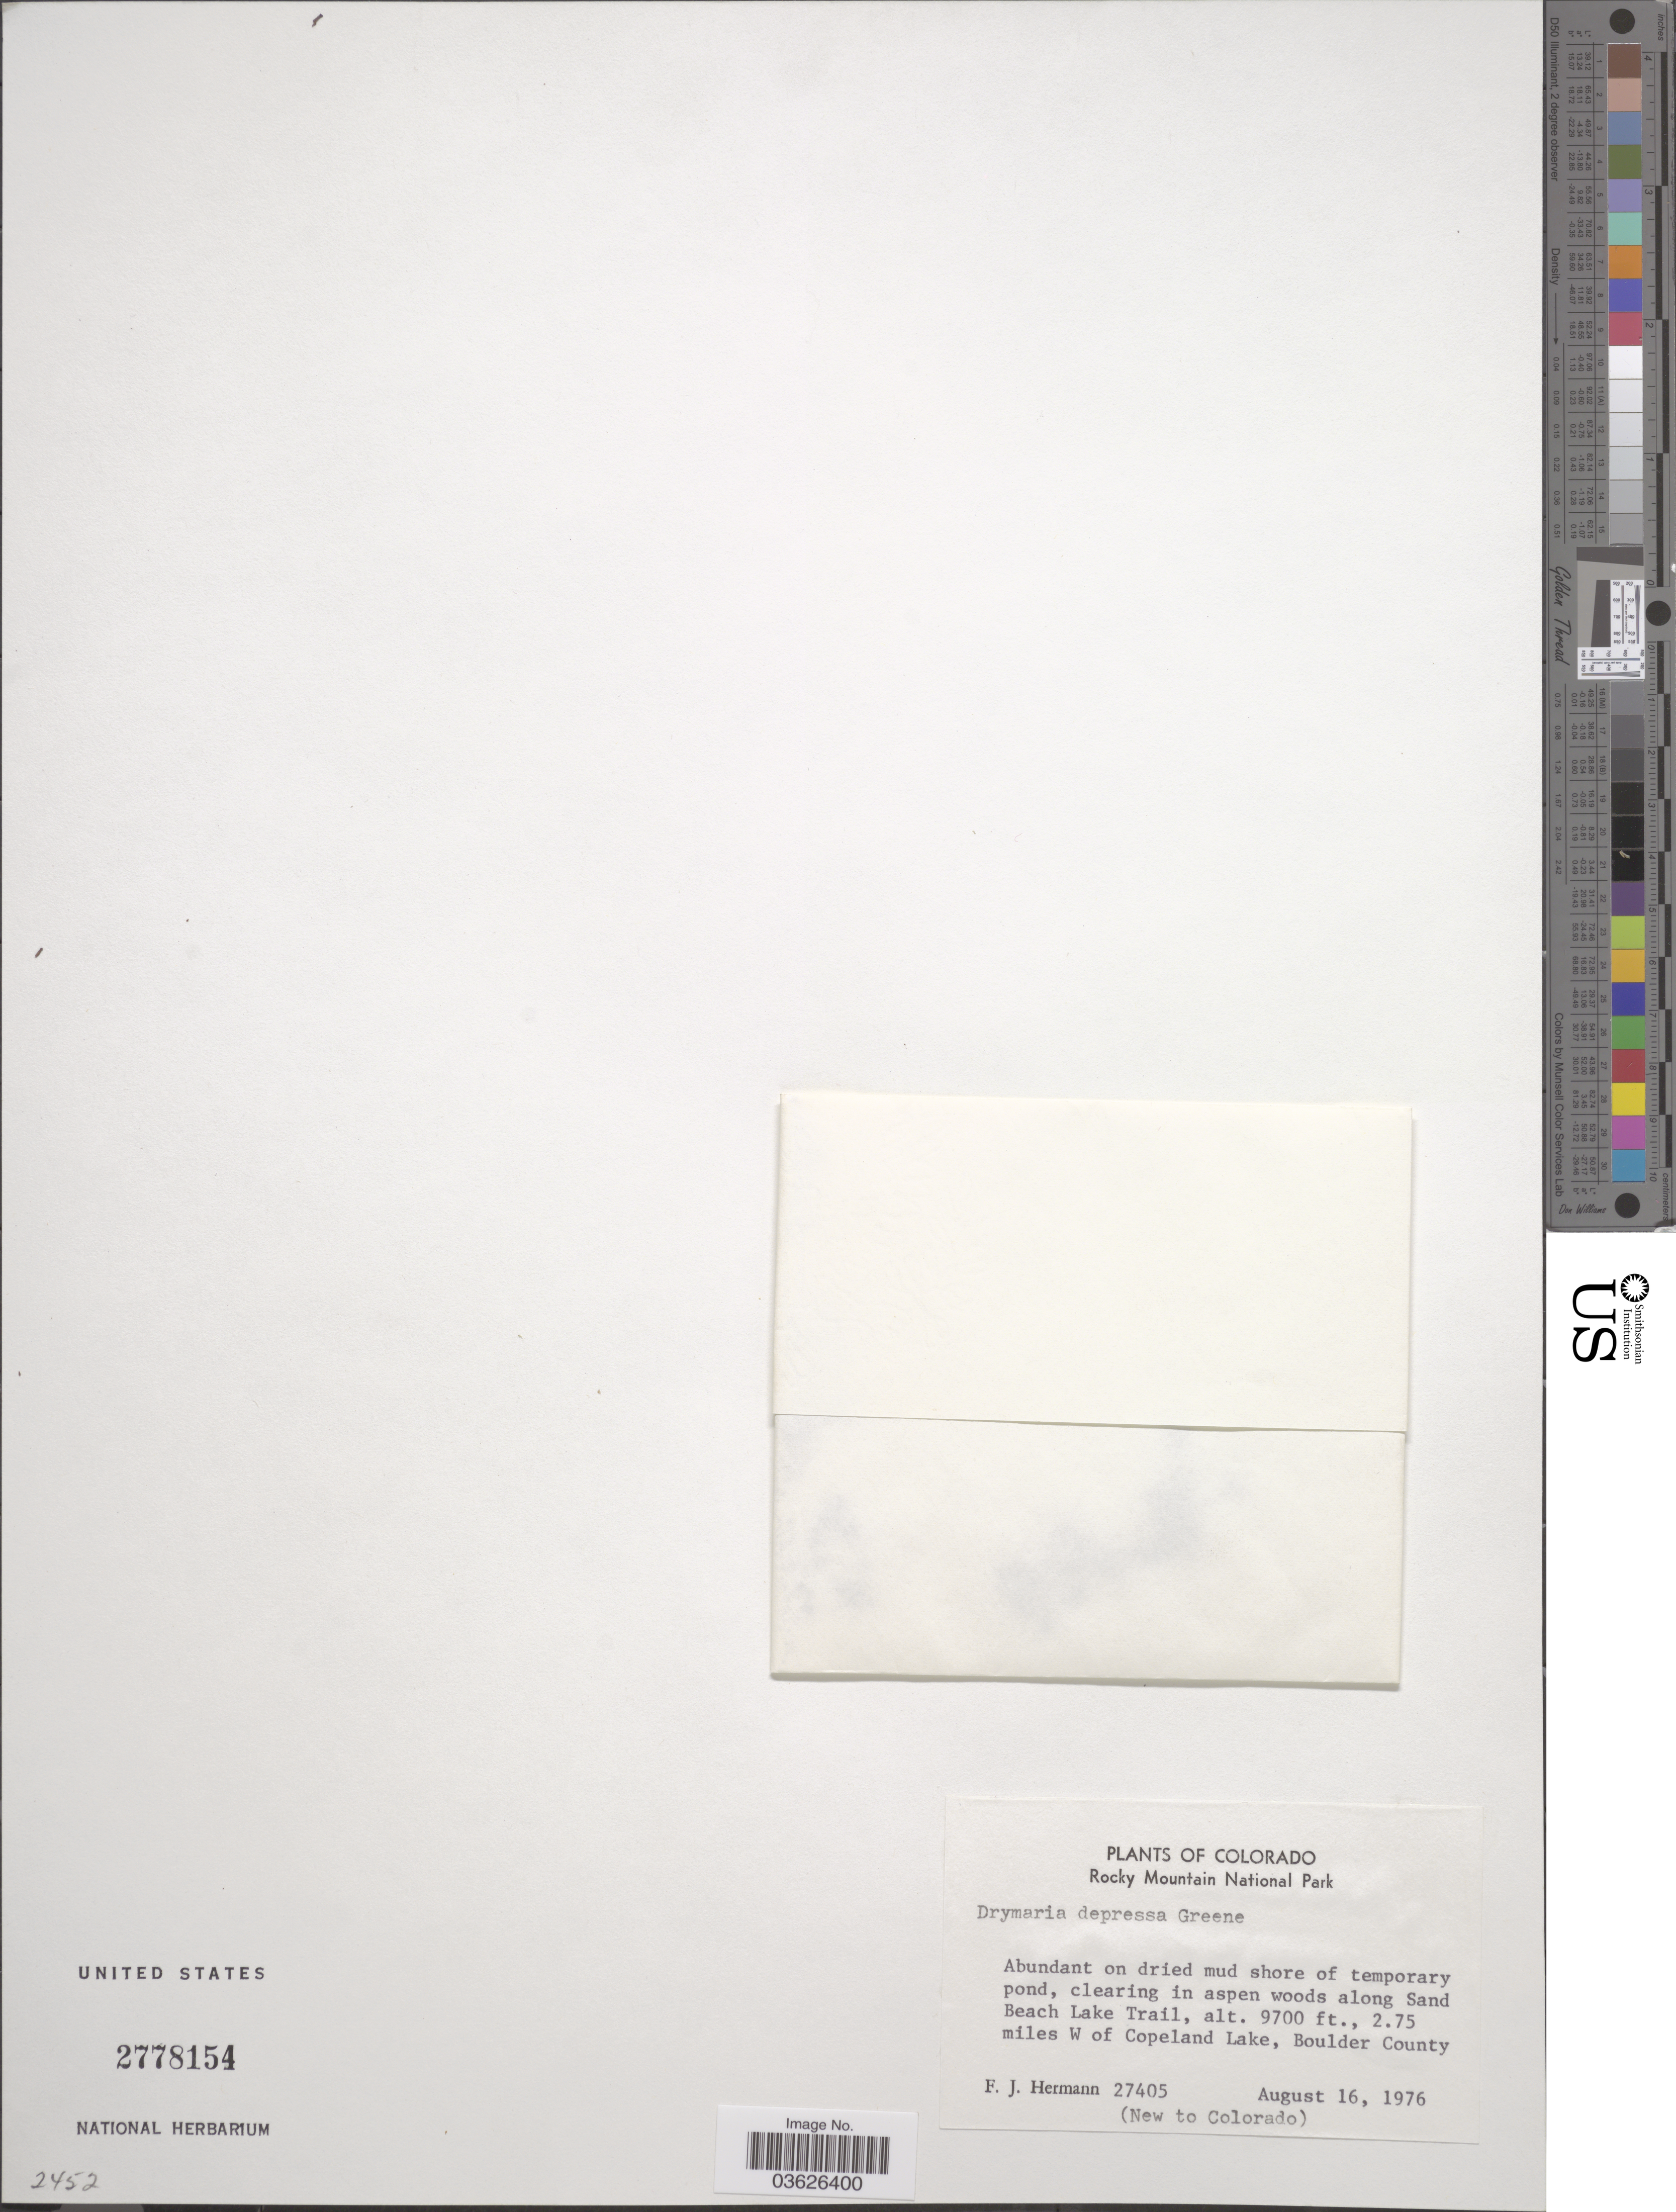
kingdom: Plantae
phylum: Tracheophyta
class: Magnoliopsida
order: Caryophyllales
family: Caryophyllaceae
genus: Drymaria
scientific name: Drymaria effusa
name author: A. Gray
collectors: F. J. Hermann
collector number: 27405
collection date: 1976-08-16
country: United States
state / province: Colorado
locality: Rocky Mountain National Park. Along Sand Beach Lake Trail, 2.75 miles W of Copeland Lake, Boulder County.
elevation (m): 2957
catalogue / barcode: US 2778154